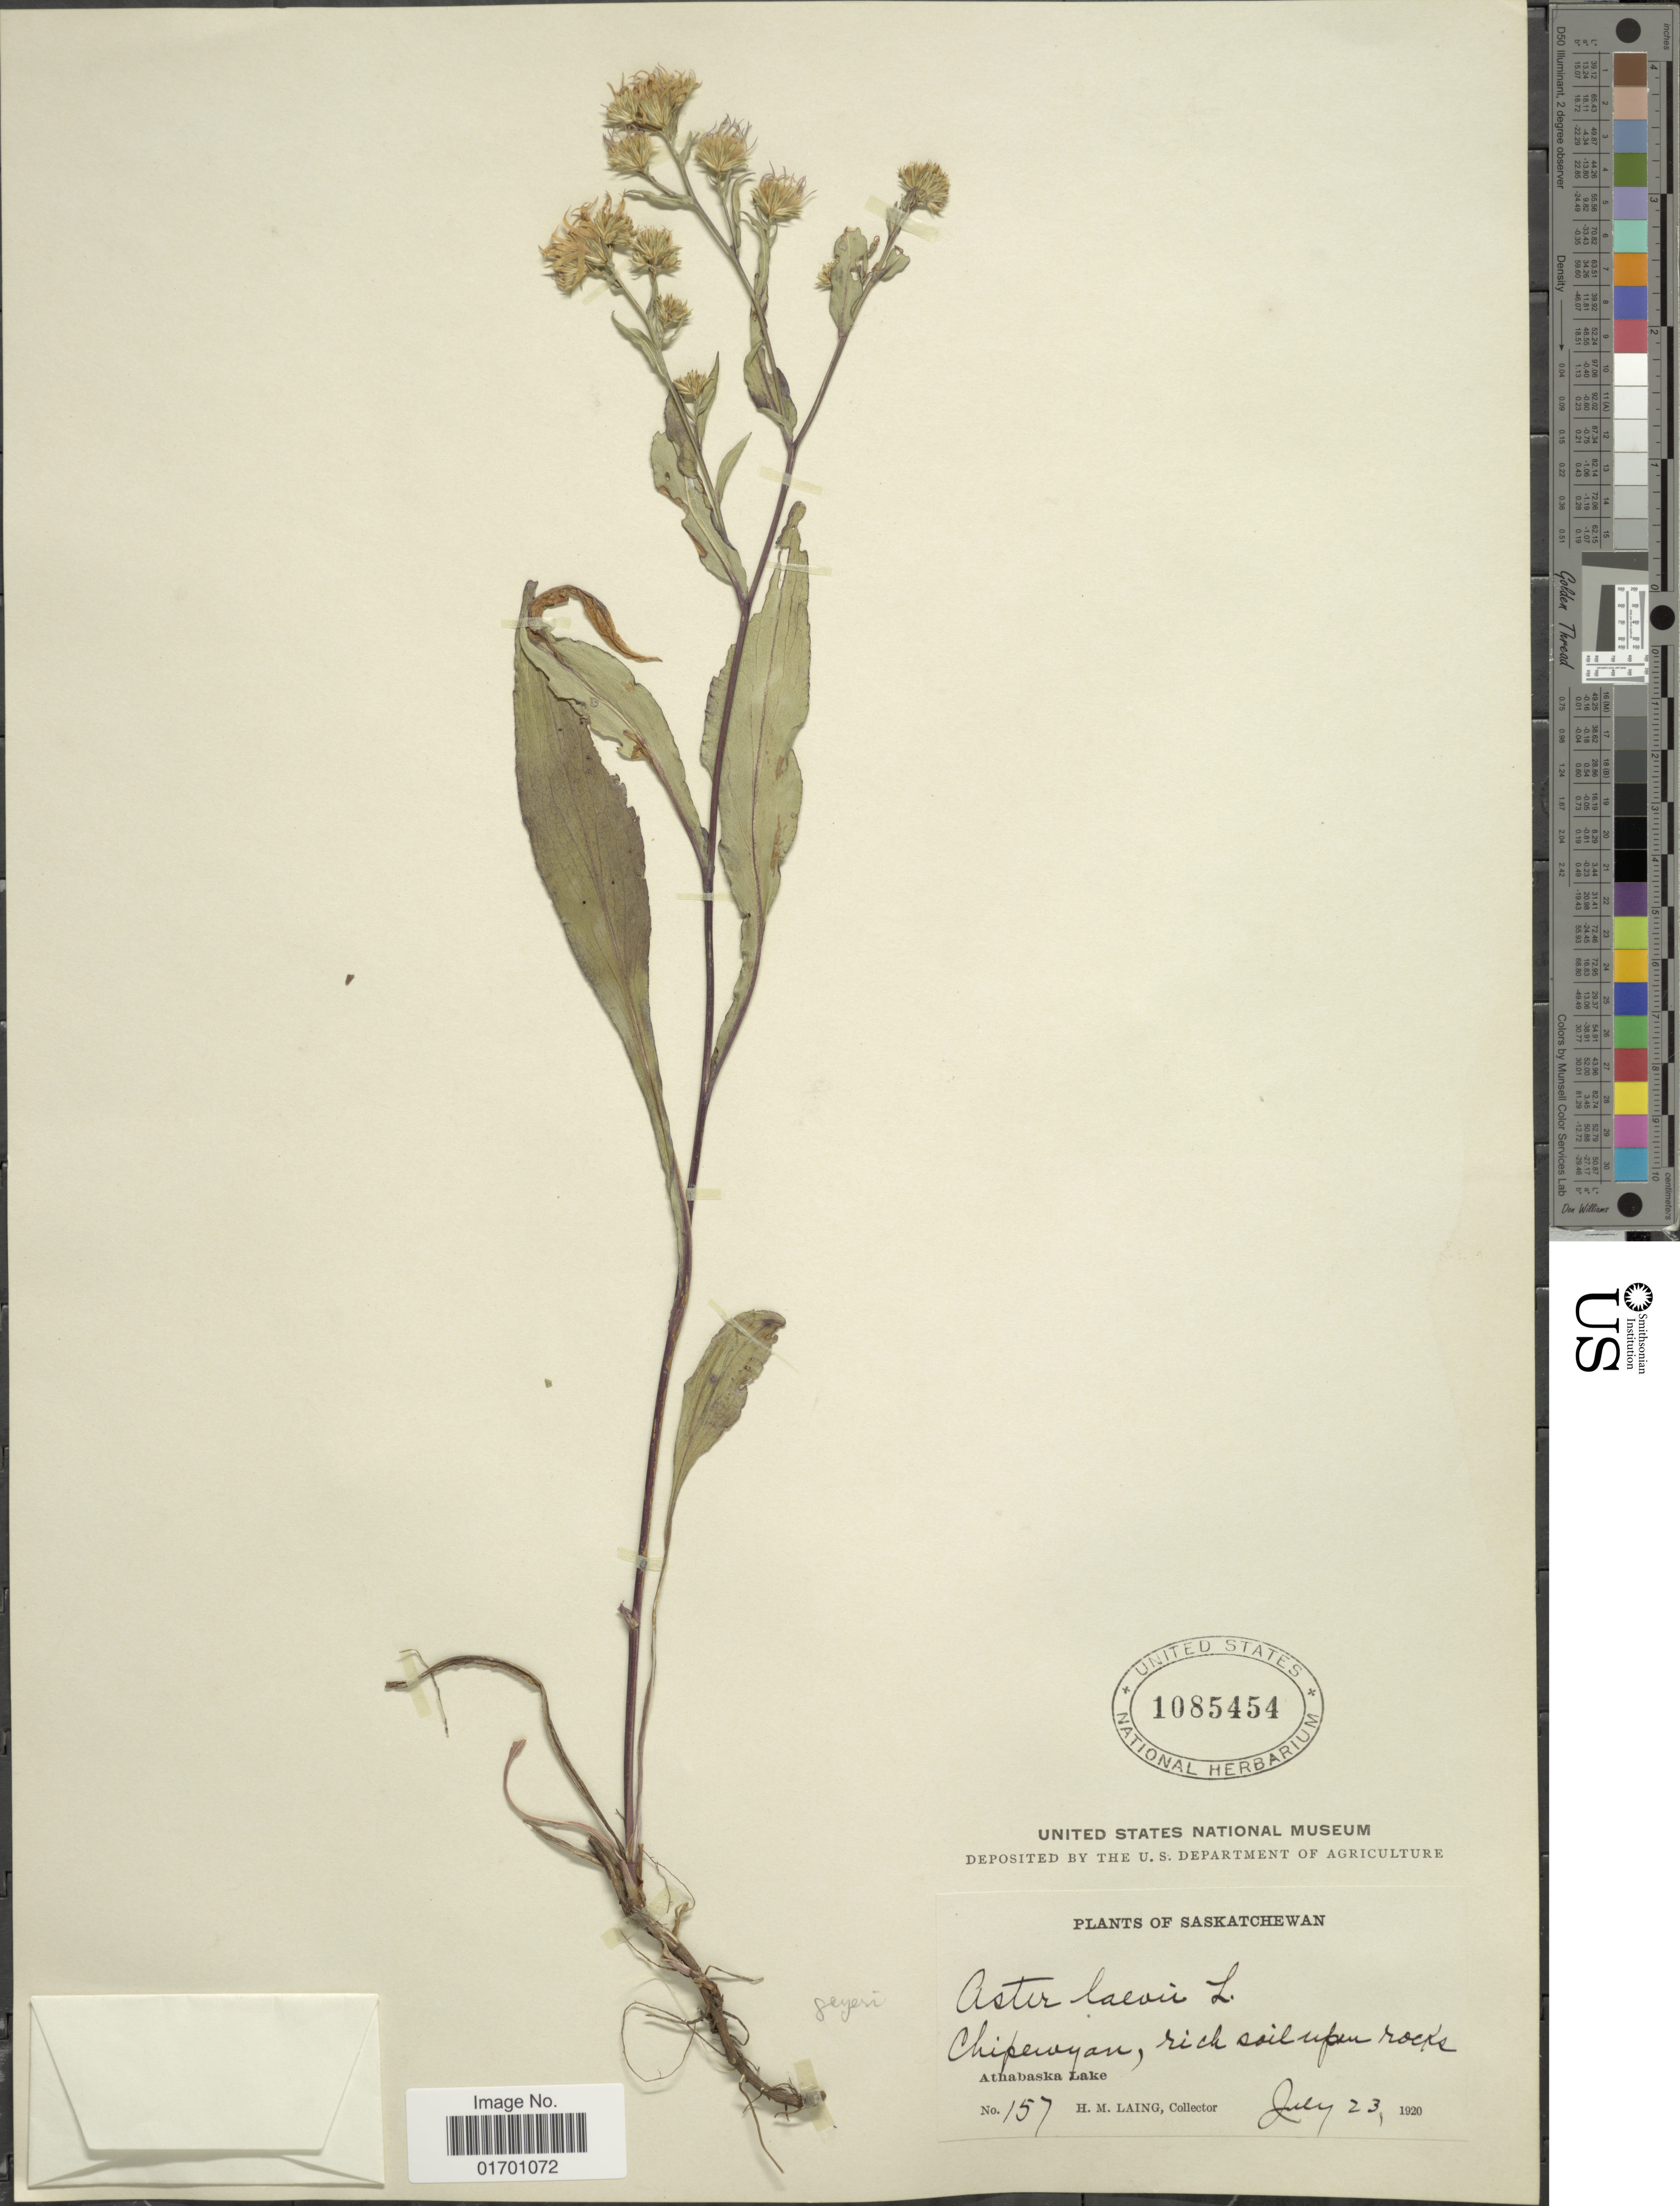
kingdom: Plantae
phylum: Tracheophyta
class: Magnoliopsida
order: Asterales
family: Asteraceae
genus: Symphyotrichum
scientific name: Symphyotrichum novi-belgii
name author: (L.) G.L. Nesom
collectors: H. Laing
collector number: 157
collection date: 1920-07-23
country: Canada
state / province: Saskatchewan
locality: Chipewyan. Athabaska Lake.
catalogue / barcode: US 1085454